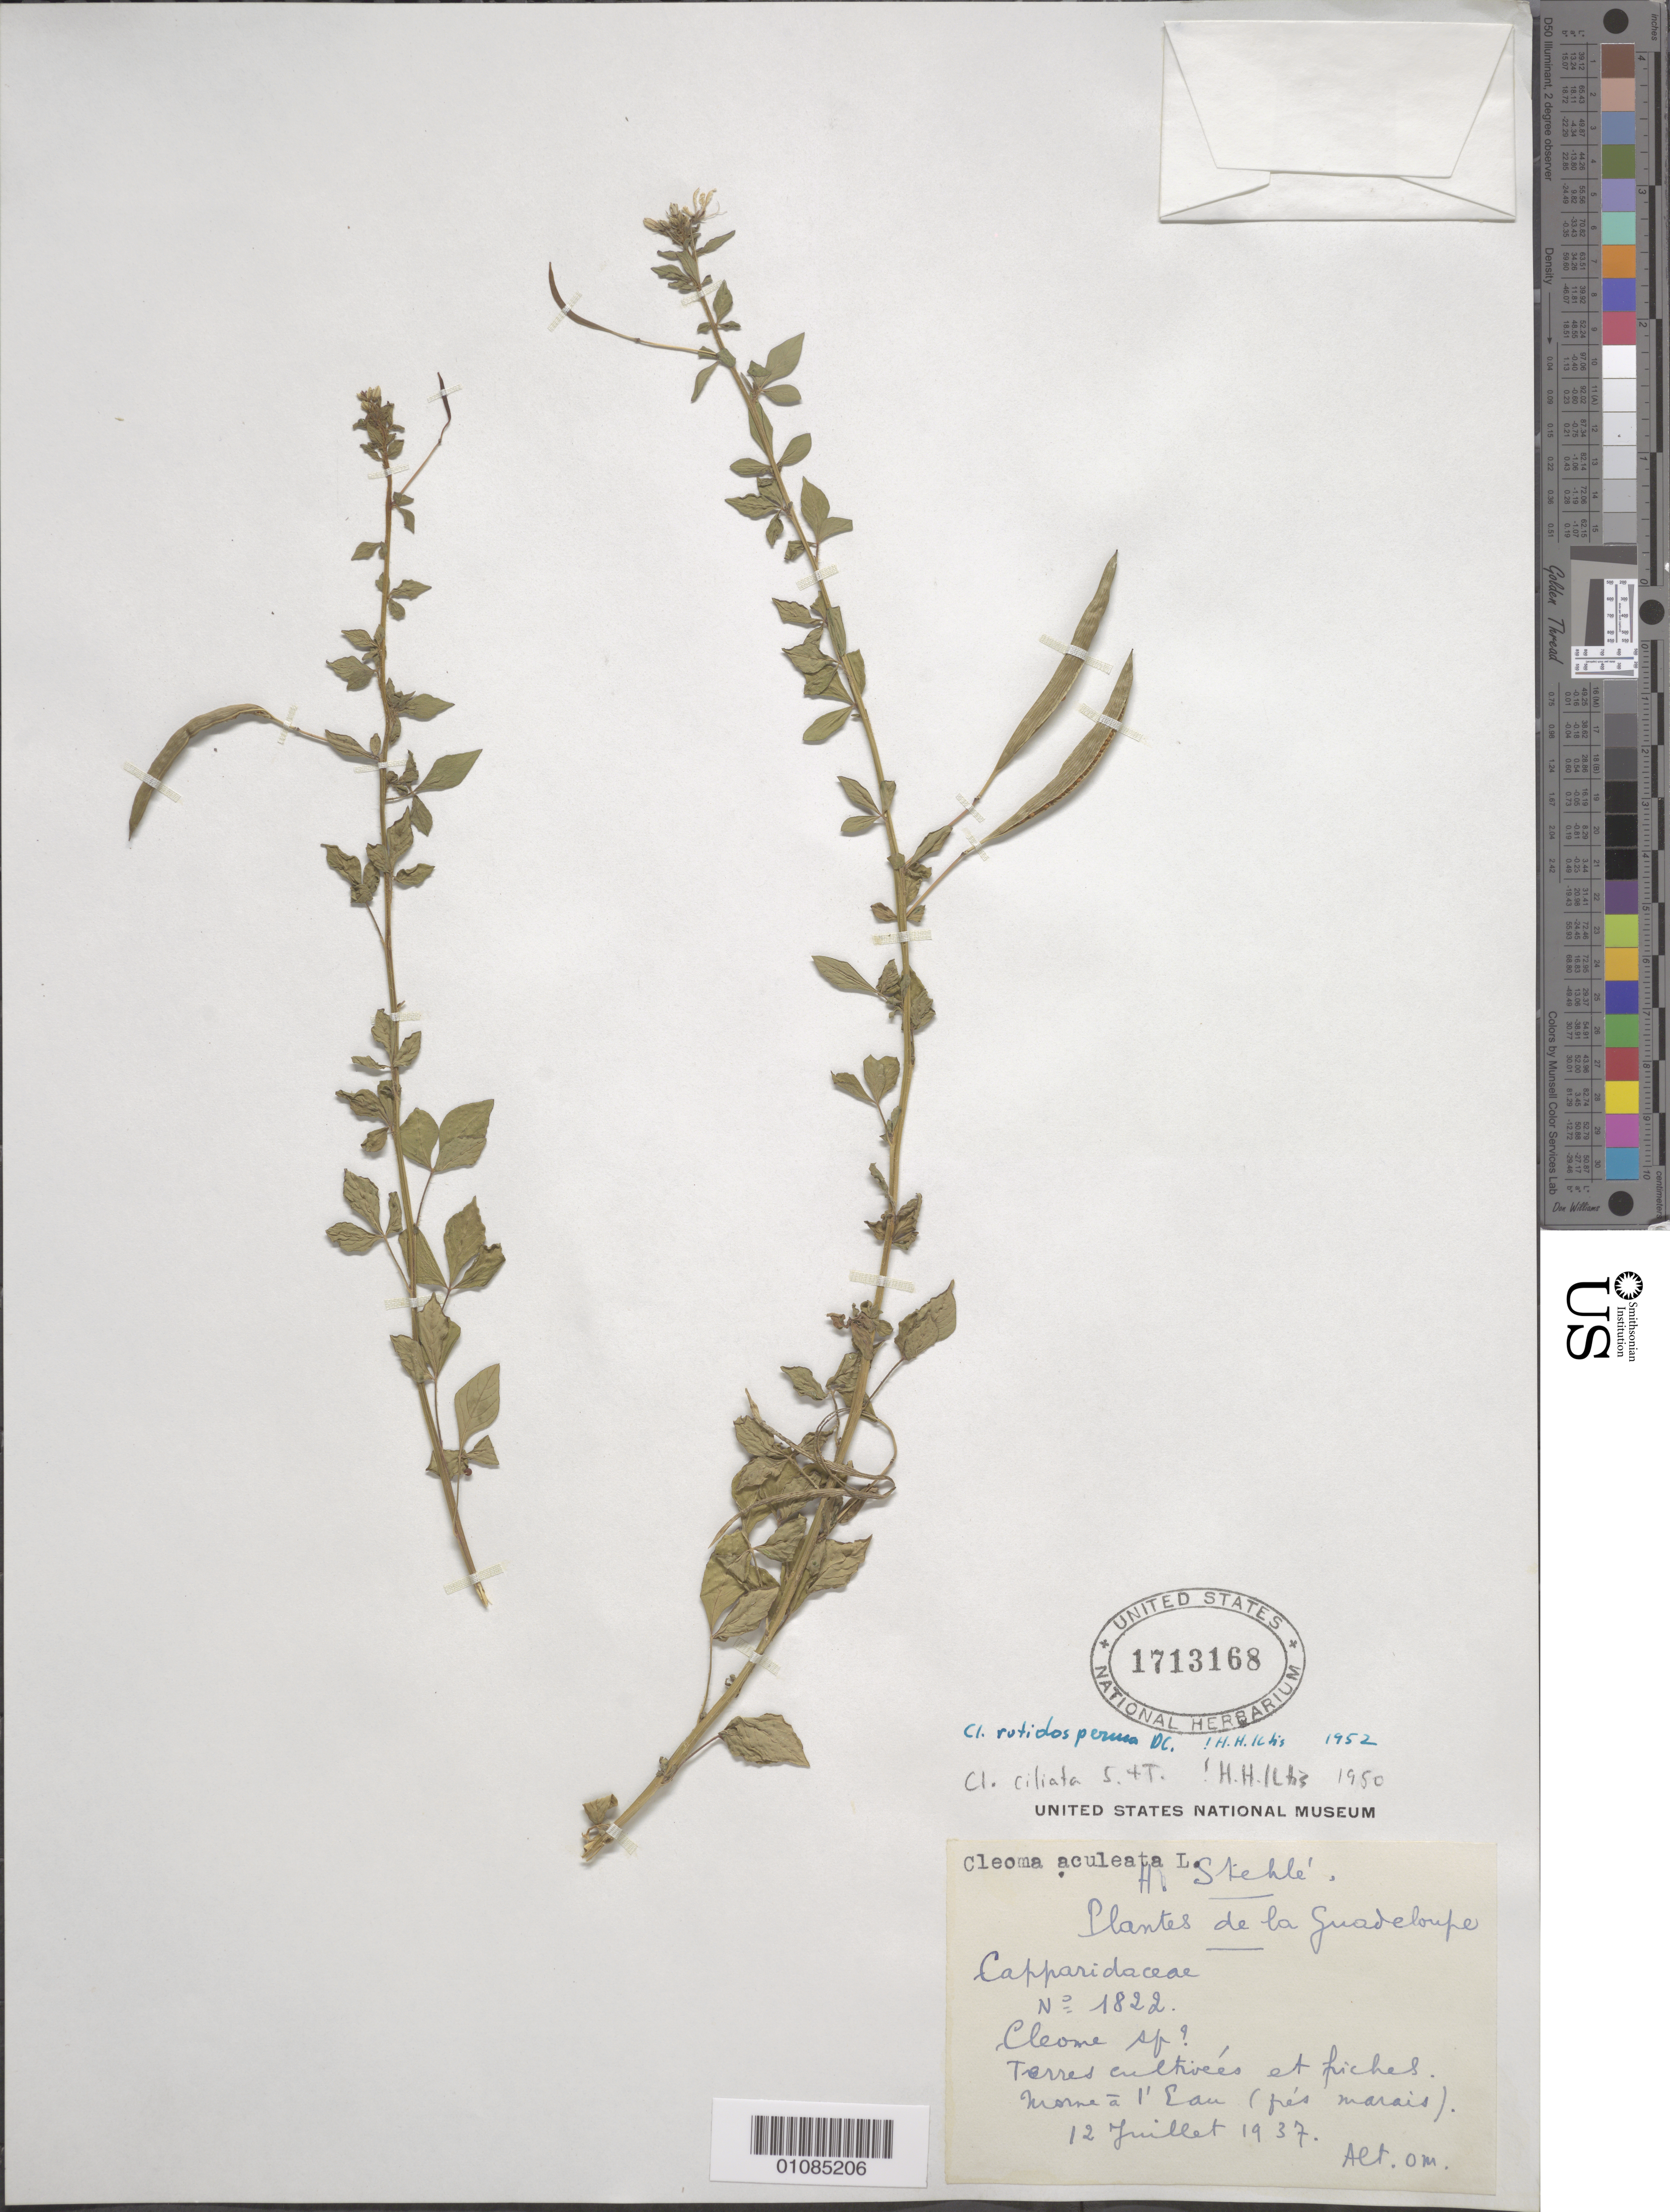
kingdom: Plantae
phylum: Tracheophyta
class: Magnoliopsida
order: Brassicales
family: Cleomaceae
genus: Sieruela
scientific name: Sieruela rutidosperma var. rutidosperma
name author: (DC.) Roalson & J.C. Hall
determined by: Strong, Mark T., (BOT), Smithsonian Institution - National Museum of Natural History (UNITED STATES)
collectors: H. Stehlé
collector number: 1822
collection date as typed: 12 Jul 1937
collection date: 1937-07-12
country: Guadeloupe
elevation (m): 0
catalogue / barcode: US 1713168